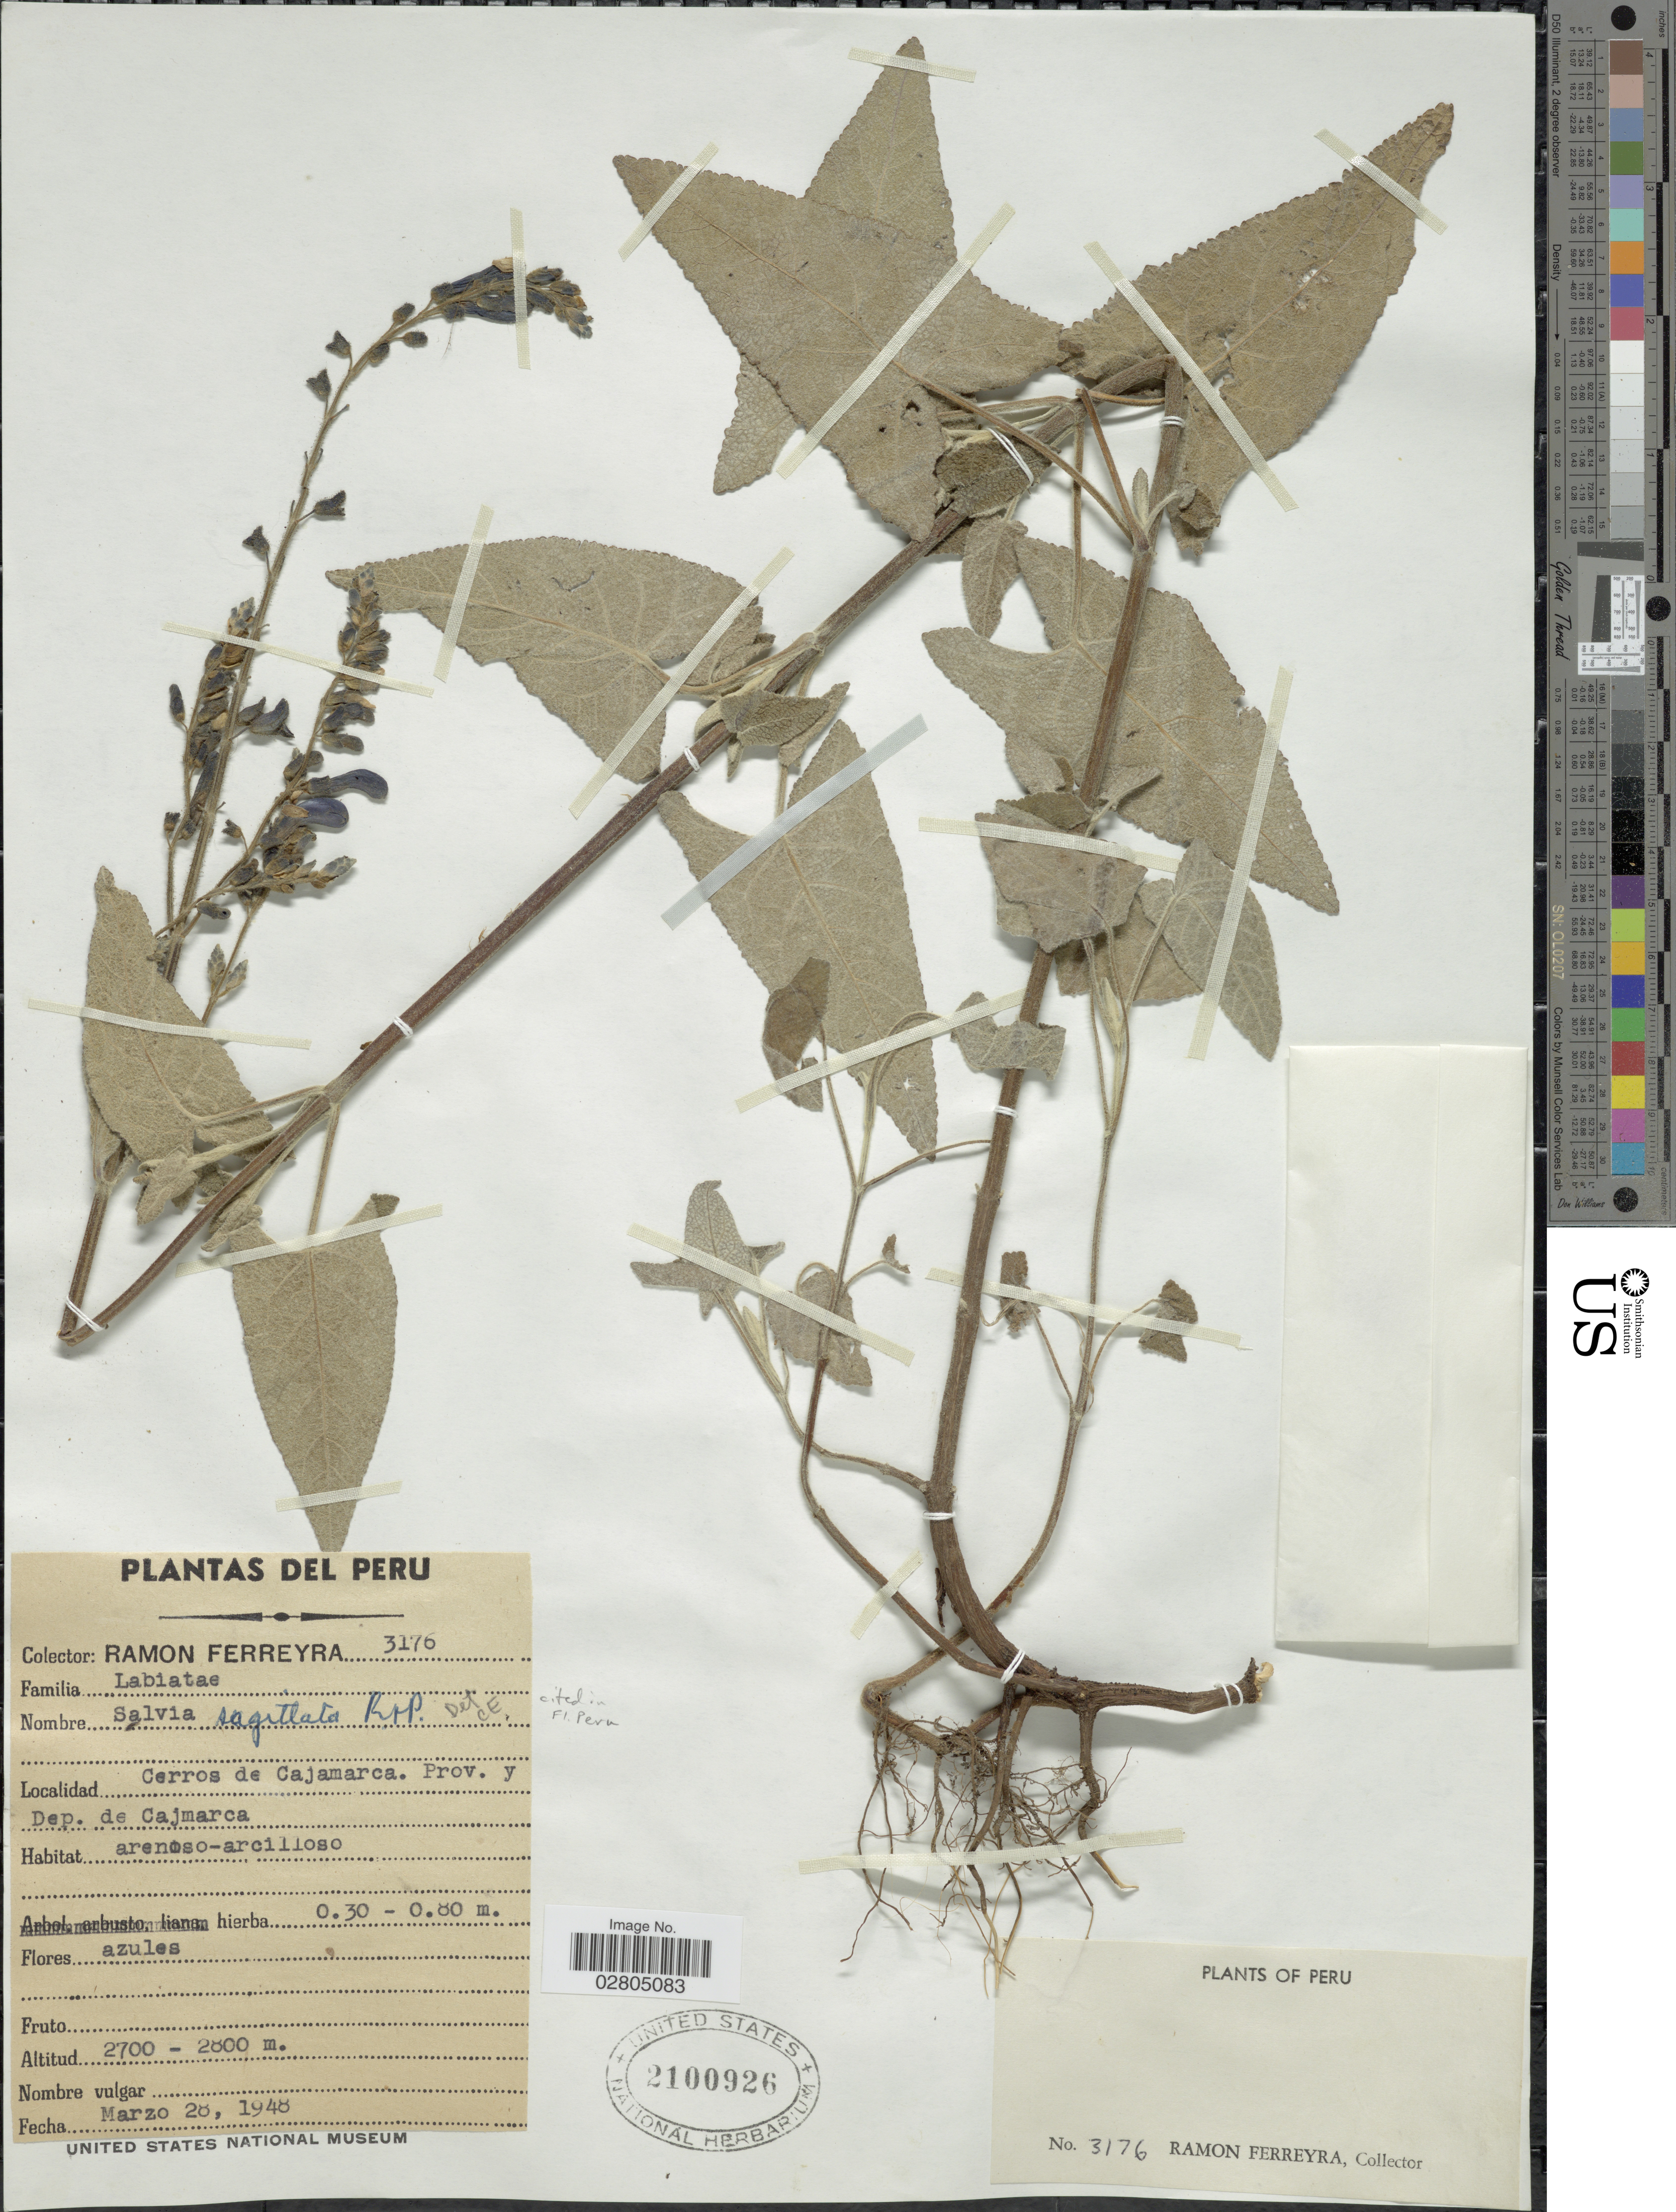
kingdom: Plantae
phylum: Tracheophyta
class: Magnoliopsida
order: Lamiales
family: Lamiaceae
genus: Salvia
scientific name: Salvia sagittata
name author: Ruiz & Pav.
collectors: R. A. Ferreyra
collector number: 3176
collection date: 1948-03-28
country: Peru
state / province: Cajamarca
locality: Cerros de Cajamarca, Prov. y Dep. de Cajmarca.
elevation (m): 2700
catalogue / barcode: US 2100926